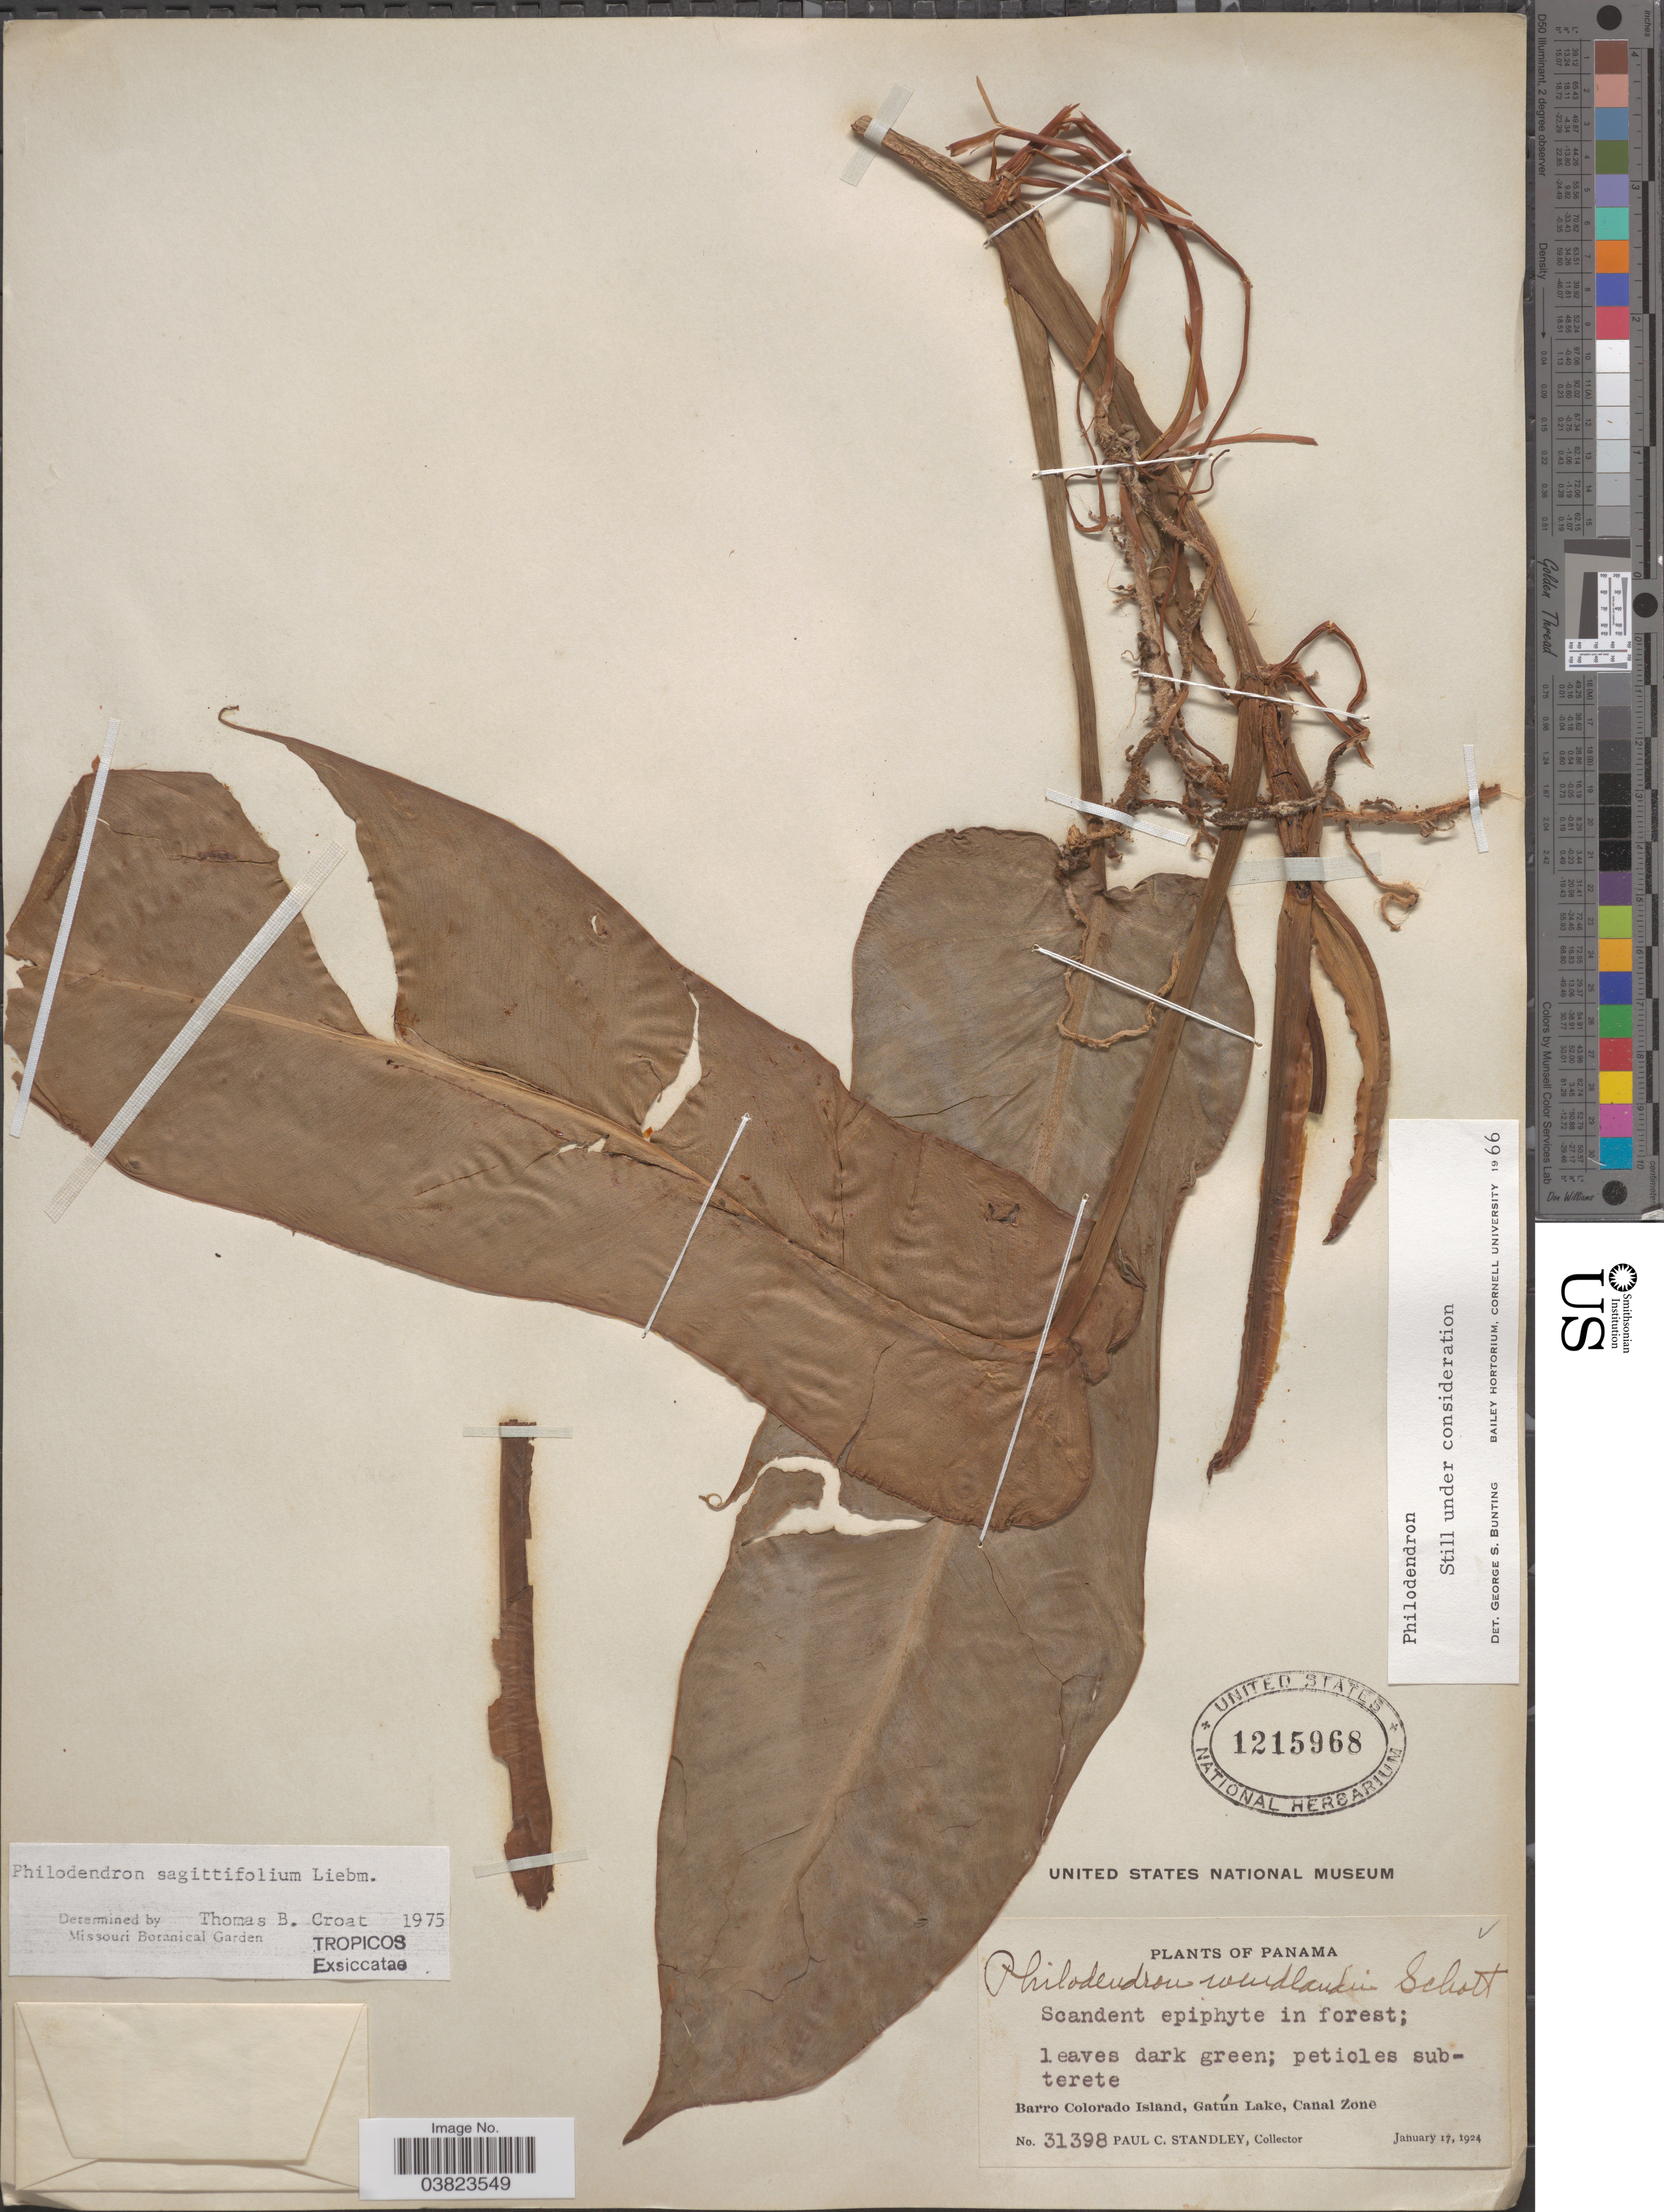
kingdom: Plantae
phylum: Tracheophyta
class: Liliopsida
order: Alismatales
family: Araceae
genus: Philodendron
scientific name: Philodendron sagittifolium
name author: Liebm.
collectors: P. C. Standley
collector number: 31398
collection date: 1924-01-17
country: Panama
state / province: Panamá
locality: Barro Colorado Island, Gatún Lake, Canal Zone.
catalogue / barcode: US 1215968